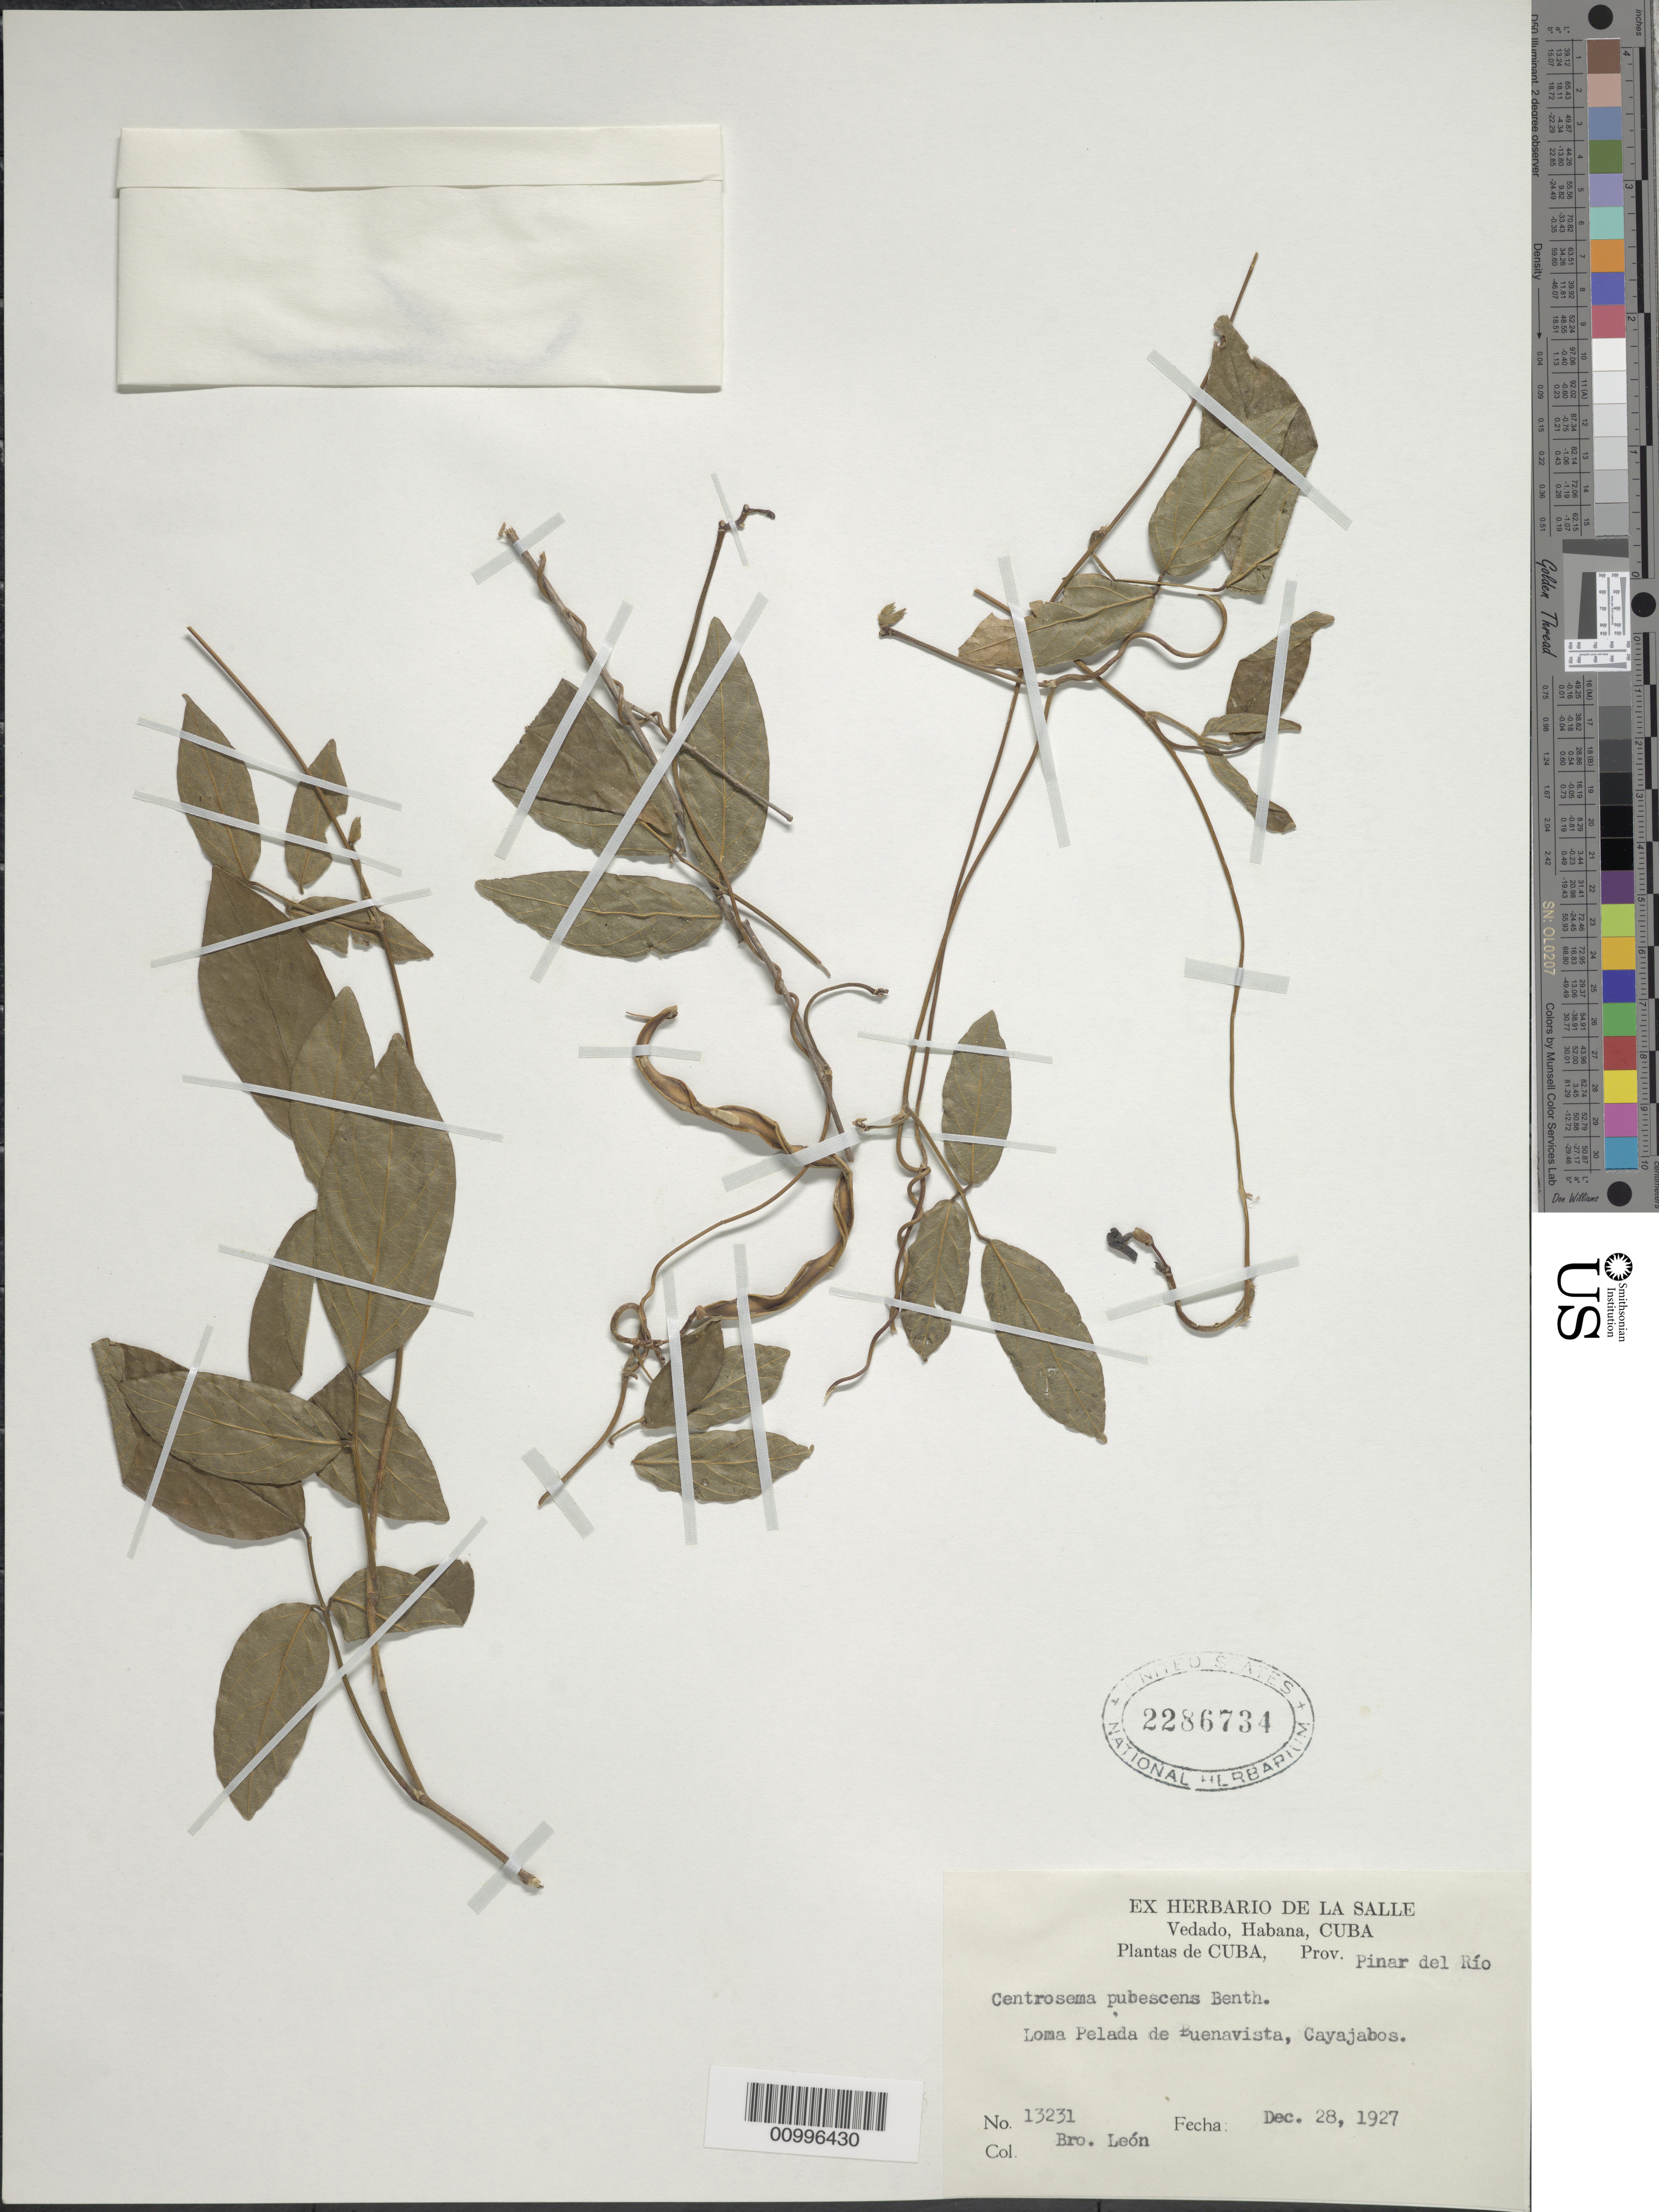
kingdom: Plantae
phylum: Tracheophyta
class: Magnoliopsida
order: Fabales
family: Fabaceae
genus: Centrosema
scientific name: Centrosema pubescens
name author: Benth.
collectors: Bro. León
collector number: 13231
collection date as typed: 28 Dec 1927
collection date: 1927-12-28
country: Cuba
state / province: Pinar del Rio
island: Cuba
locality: Loma Pelada de Bueanvista, Cayajabos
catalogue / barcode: US 2286734